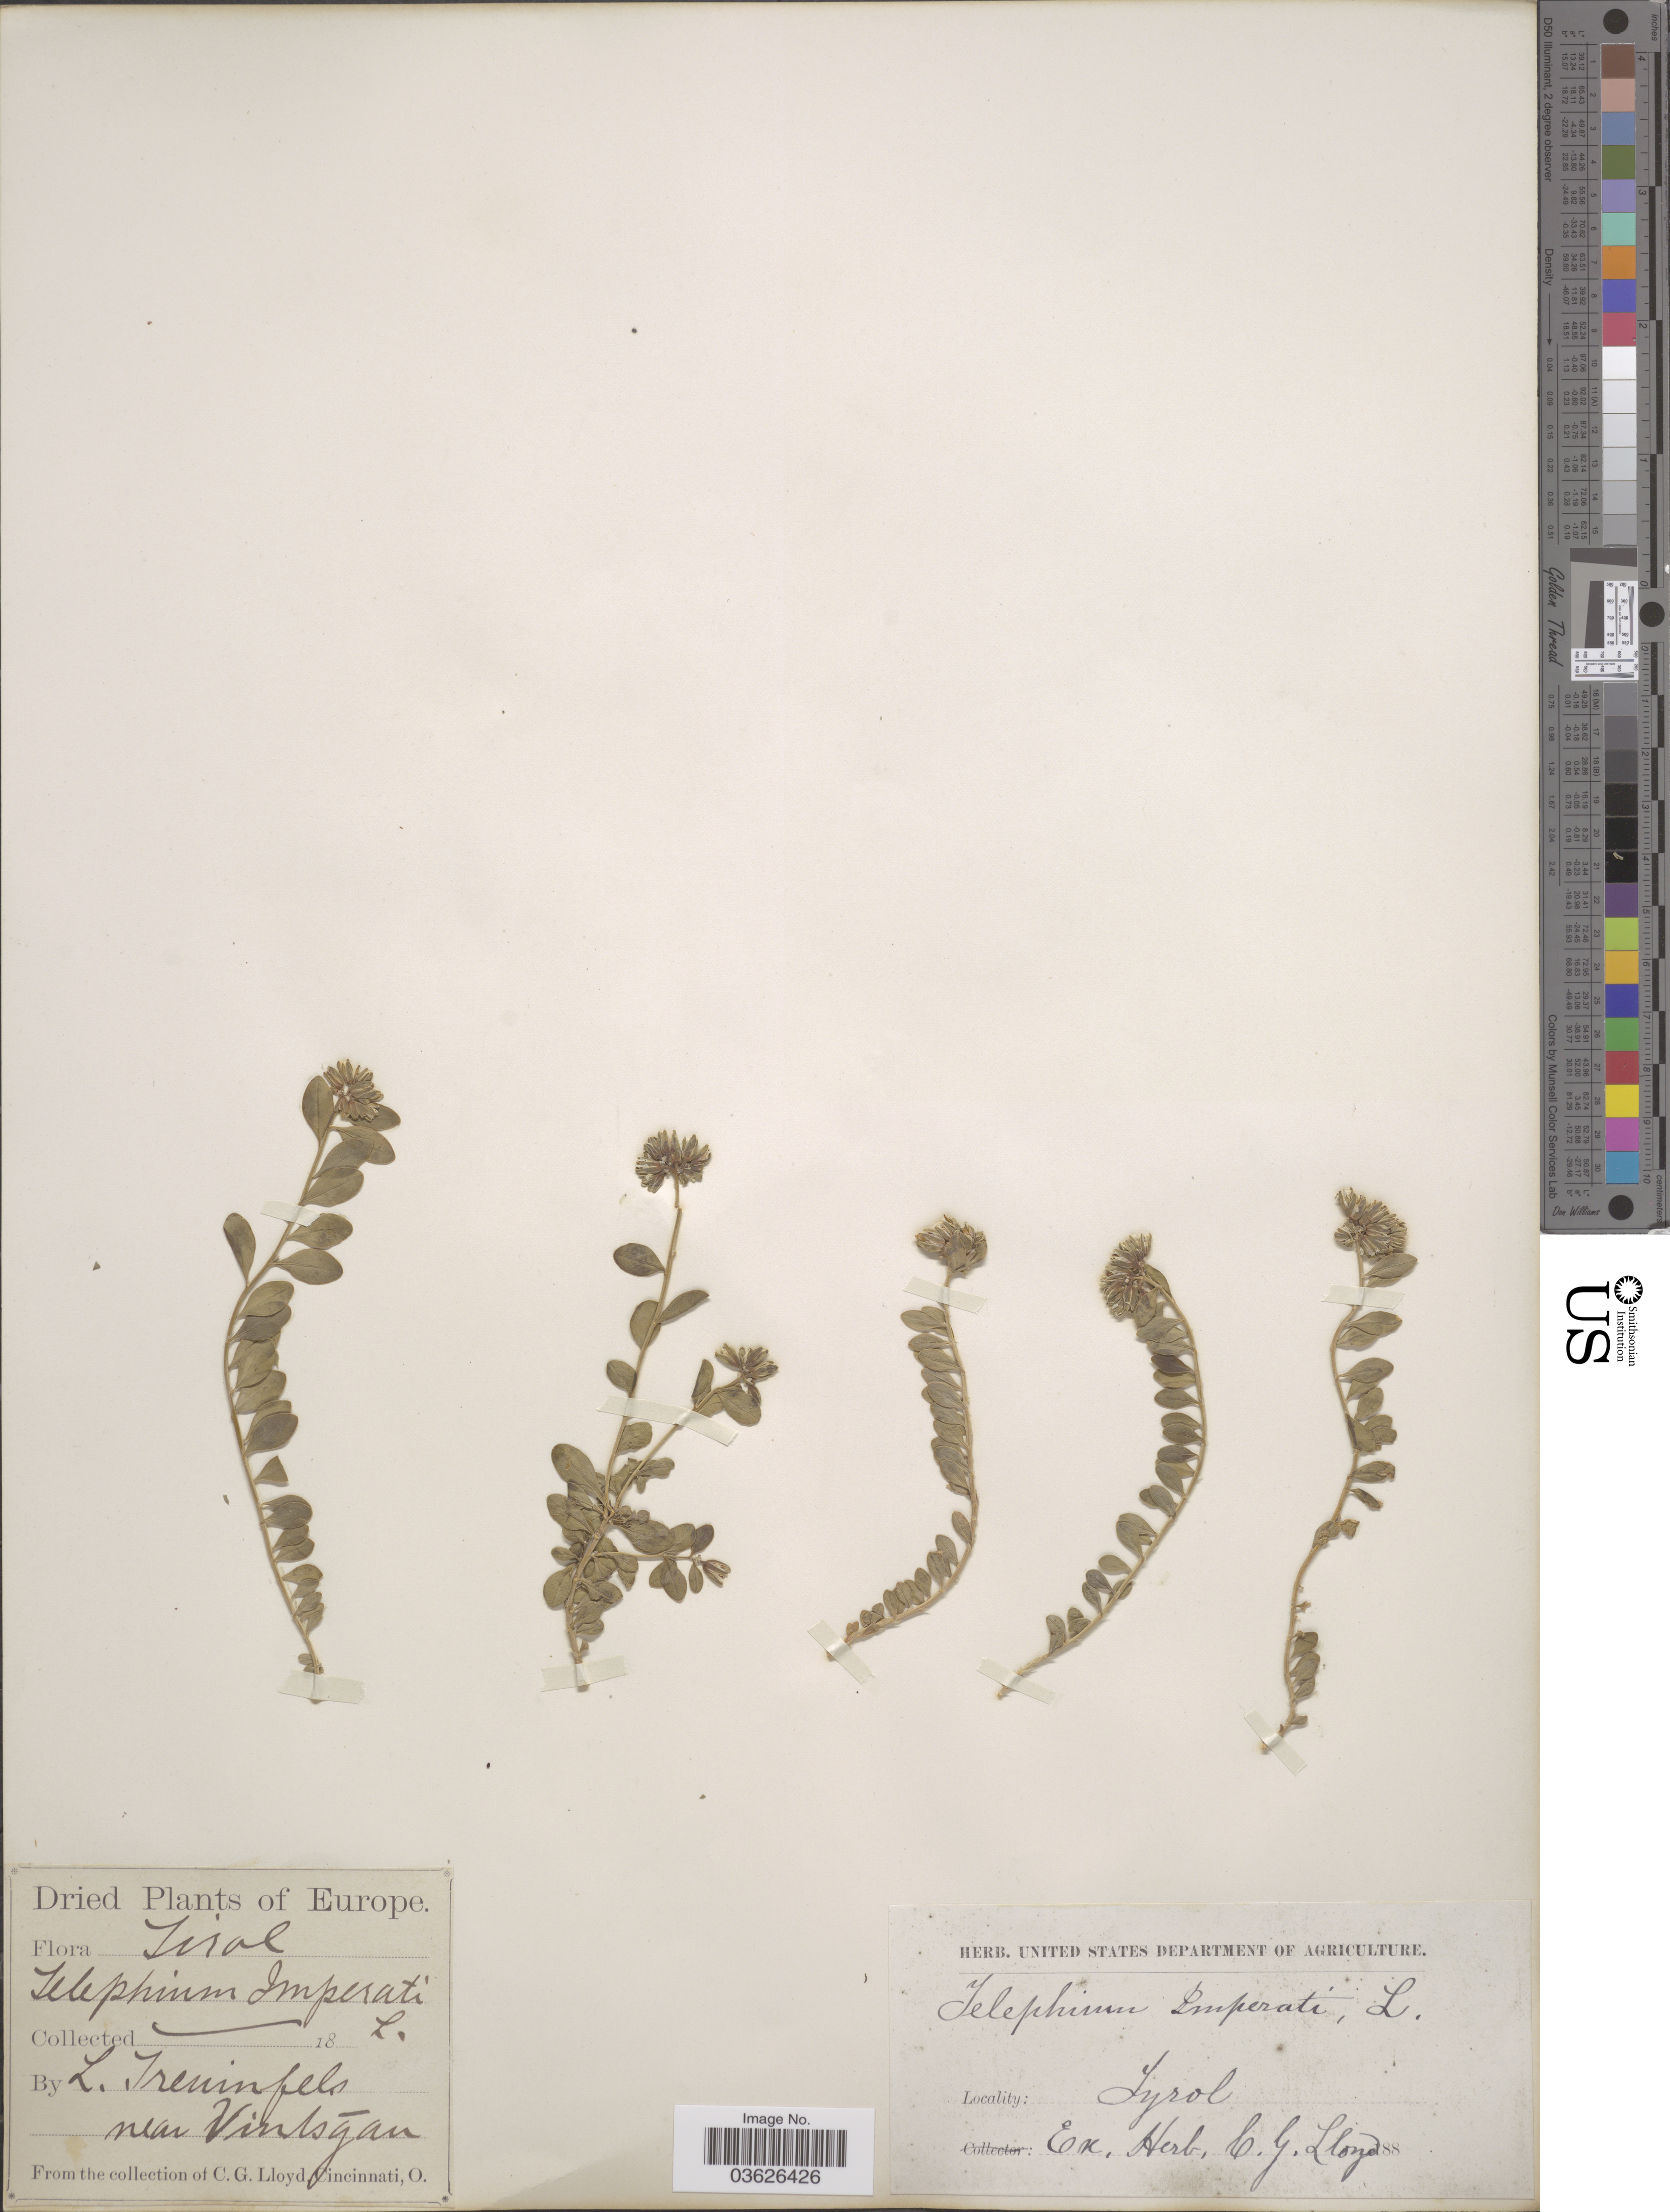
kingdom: Plantae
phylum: Tracheophyta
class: Magnoliopsida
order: Caryophyllales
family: Caryophyllaceae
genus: Telephium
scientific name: Telephium imperati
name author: L.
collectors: S. Treuinfels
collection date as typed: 18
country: Austria / Italy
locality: Europe. Tirol. Near Vintsgau. Tyrol. [interpreted]